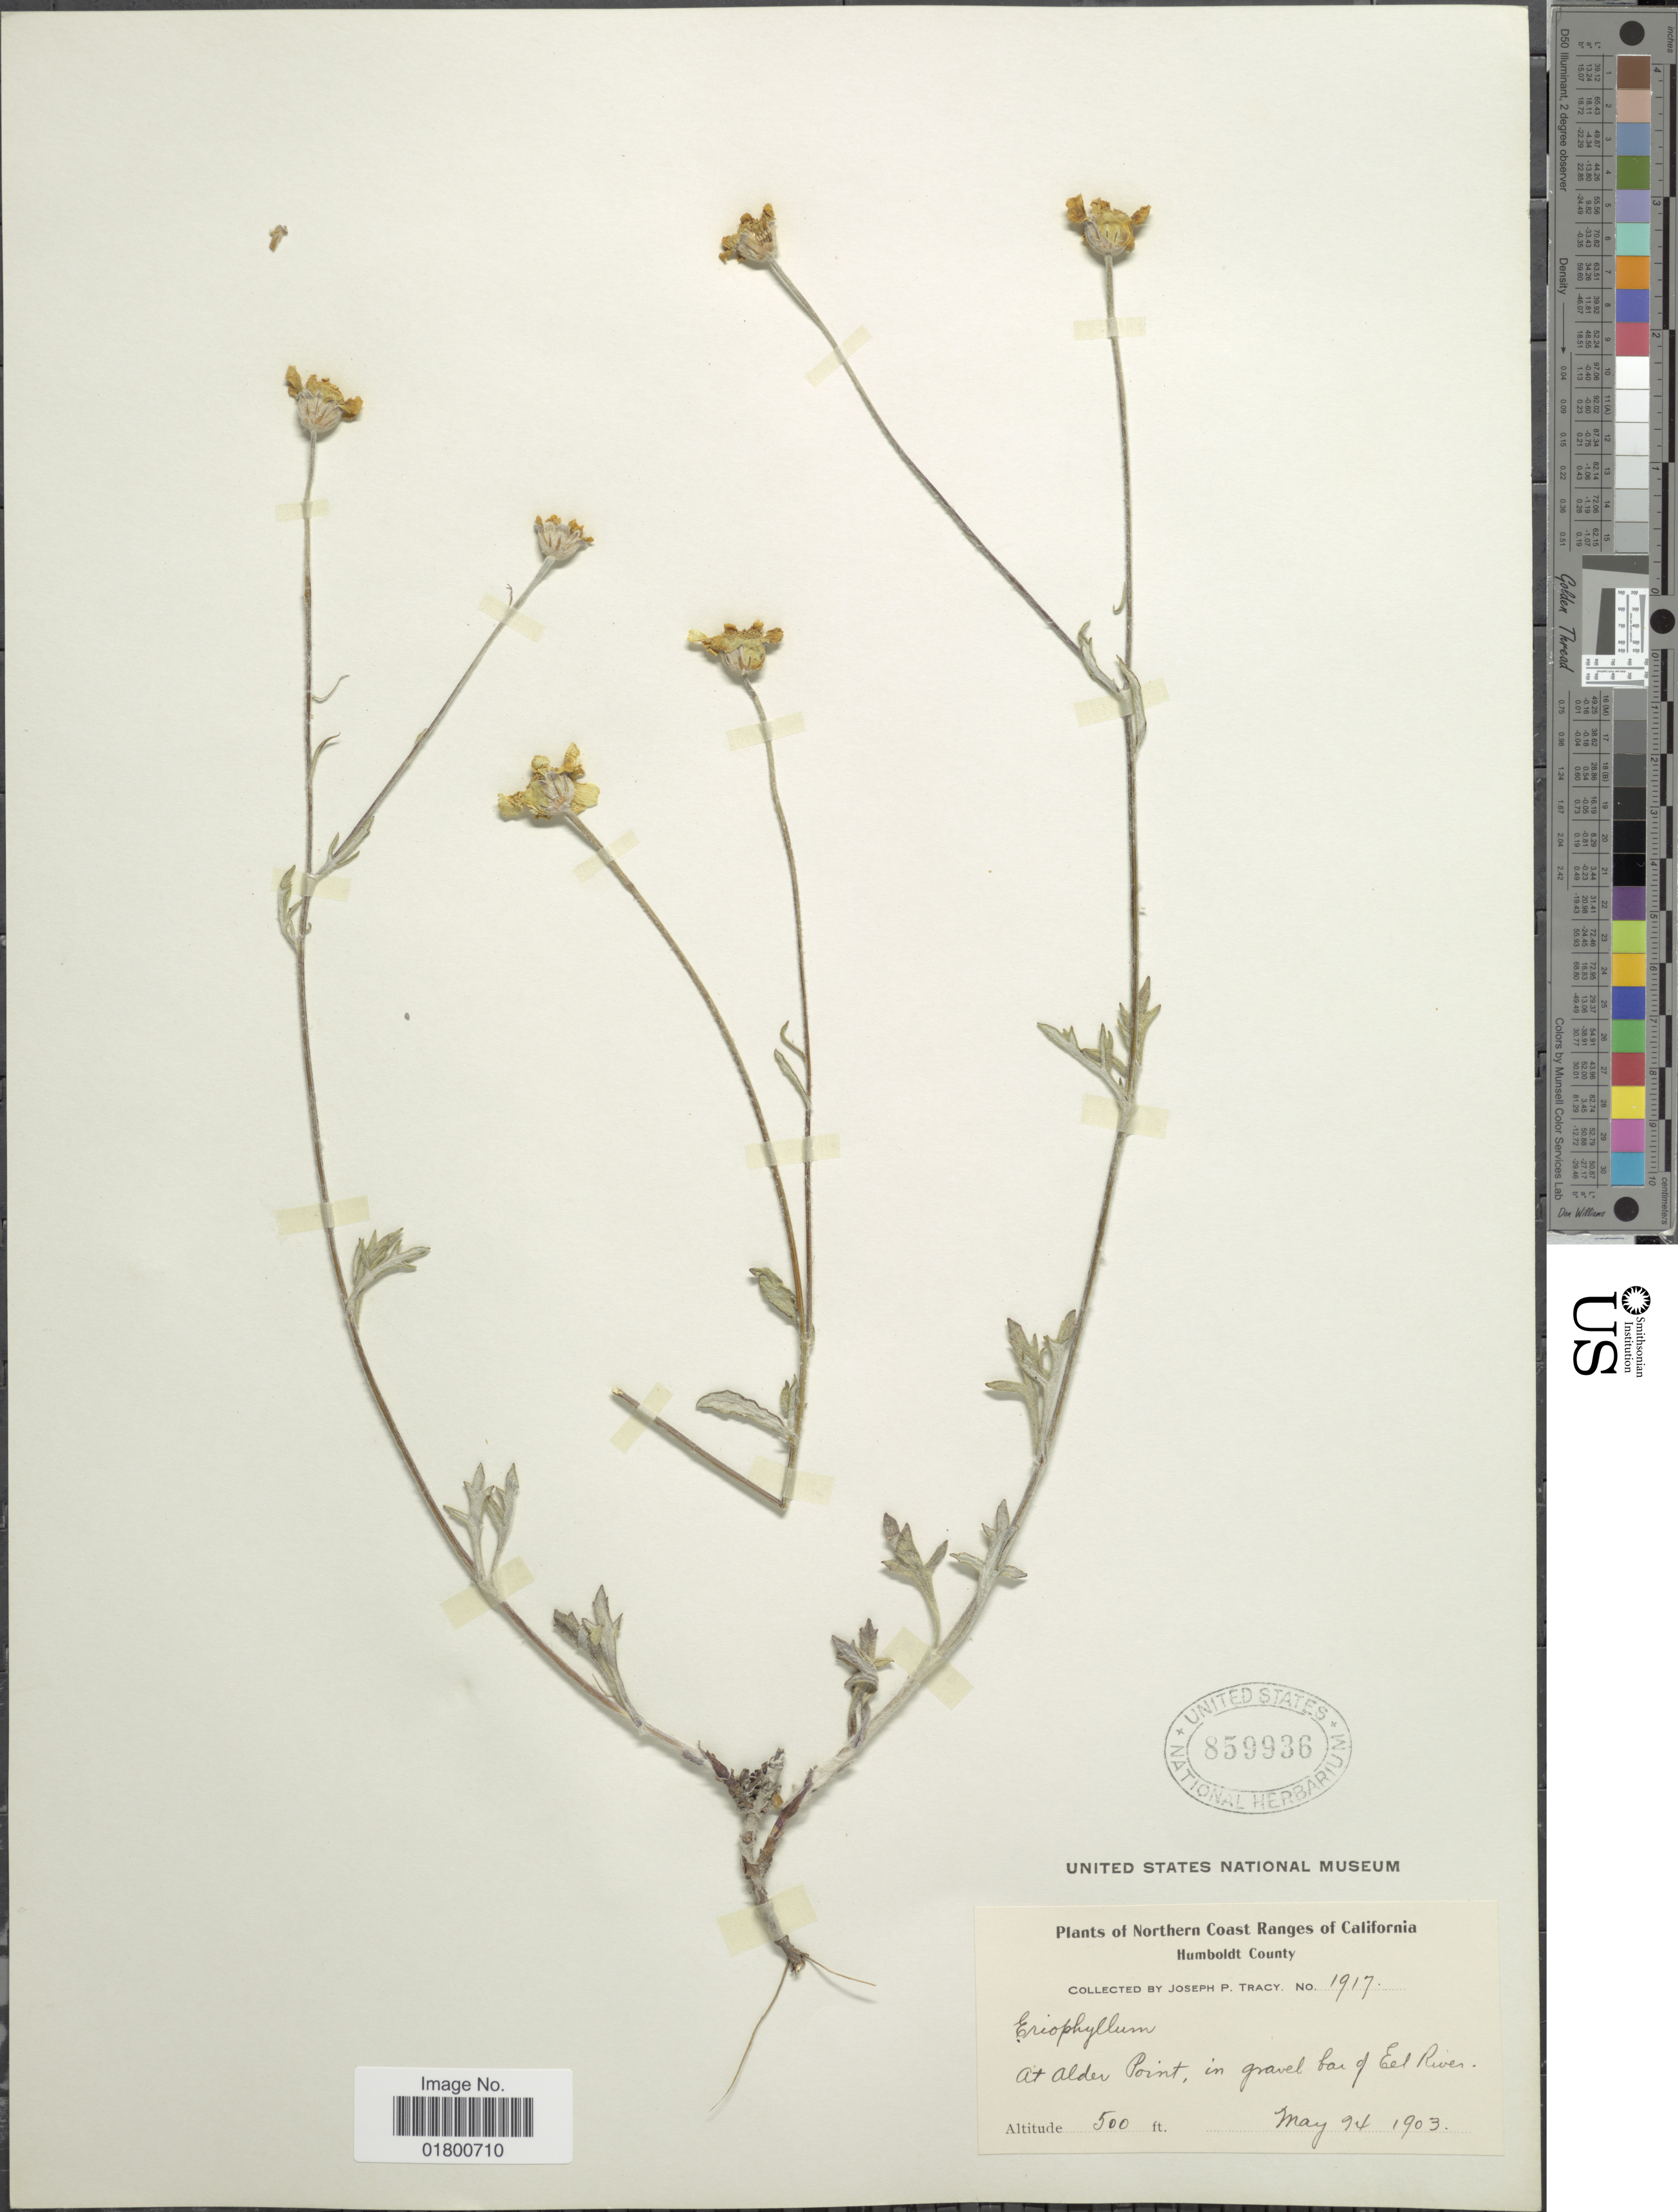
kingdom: Plantae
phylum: Tracheophyta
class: Magnoliopsida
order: Asterales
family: Asteraceae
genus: Eriophyllum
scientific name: Eriophyllum sp.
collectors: J. Tracy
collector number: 1917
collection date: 1903-05-24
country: United States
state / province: California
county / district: Humboldt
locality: Northern Coast Ranges of California, Humboldt County, at Alder Point, in gravel bar of Eet River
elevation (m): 152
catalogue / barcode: US 859936